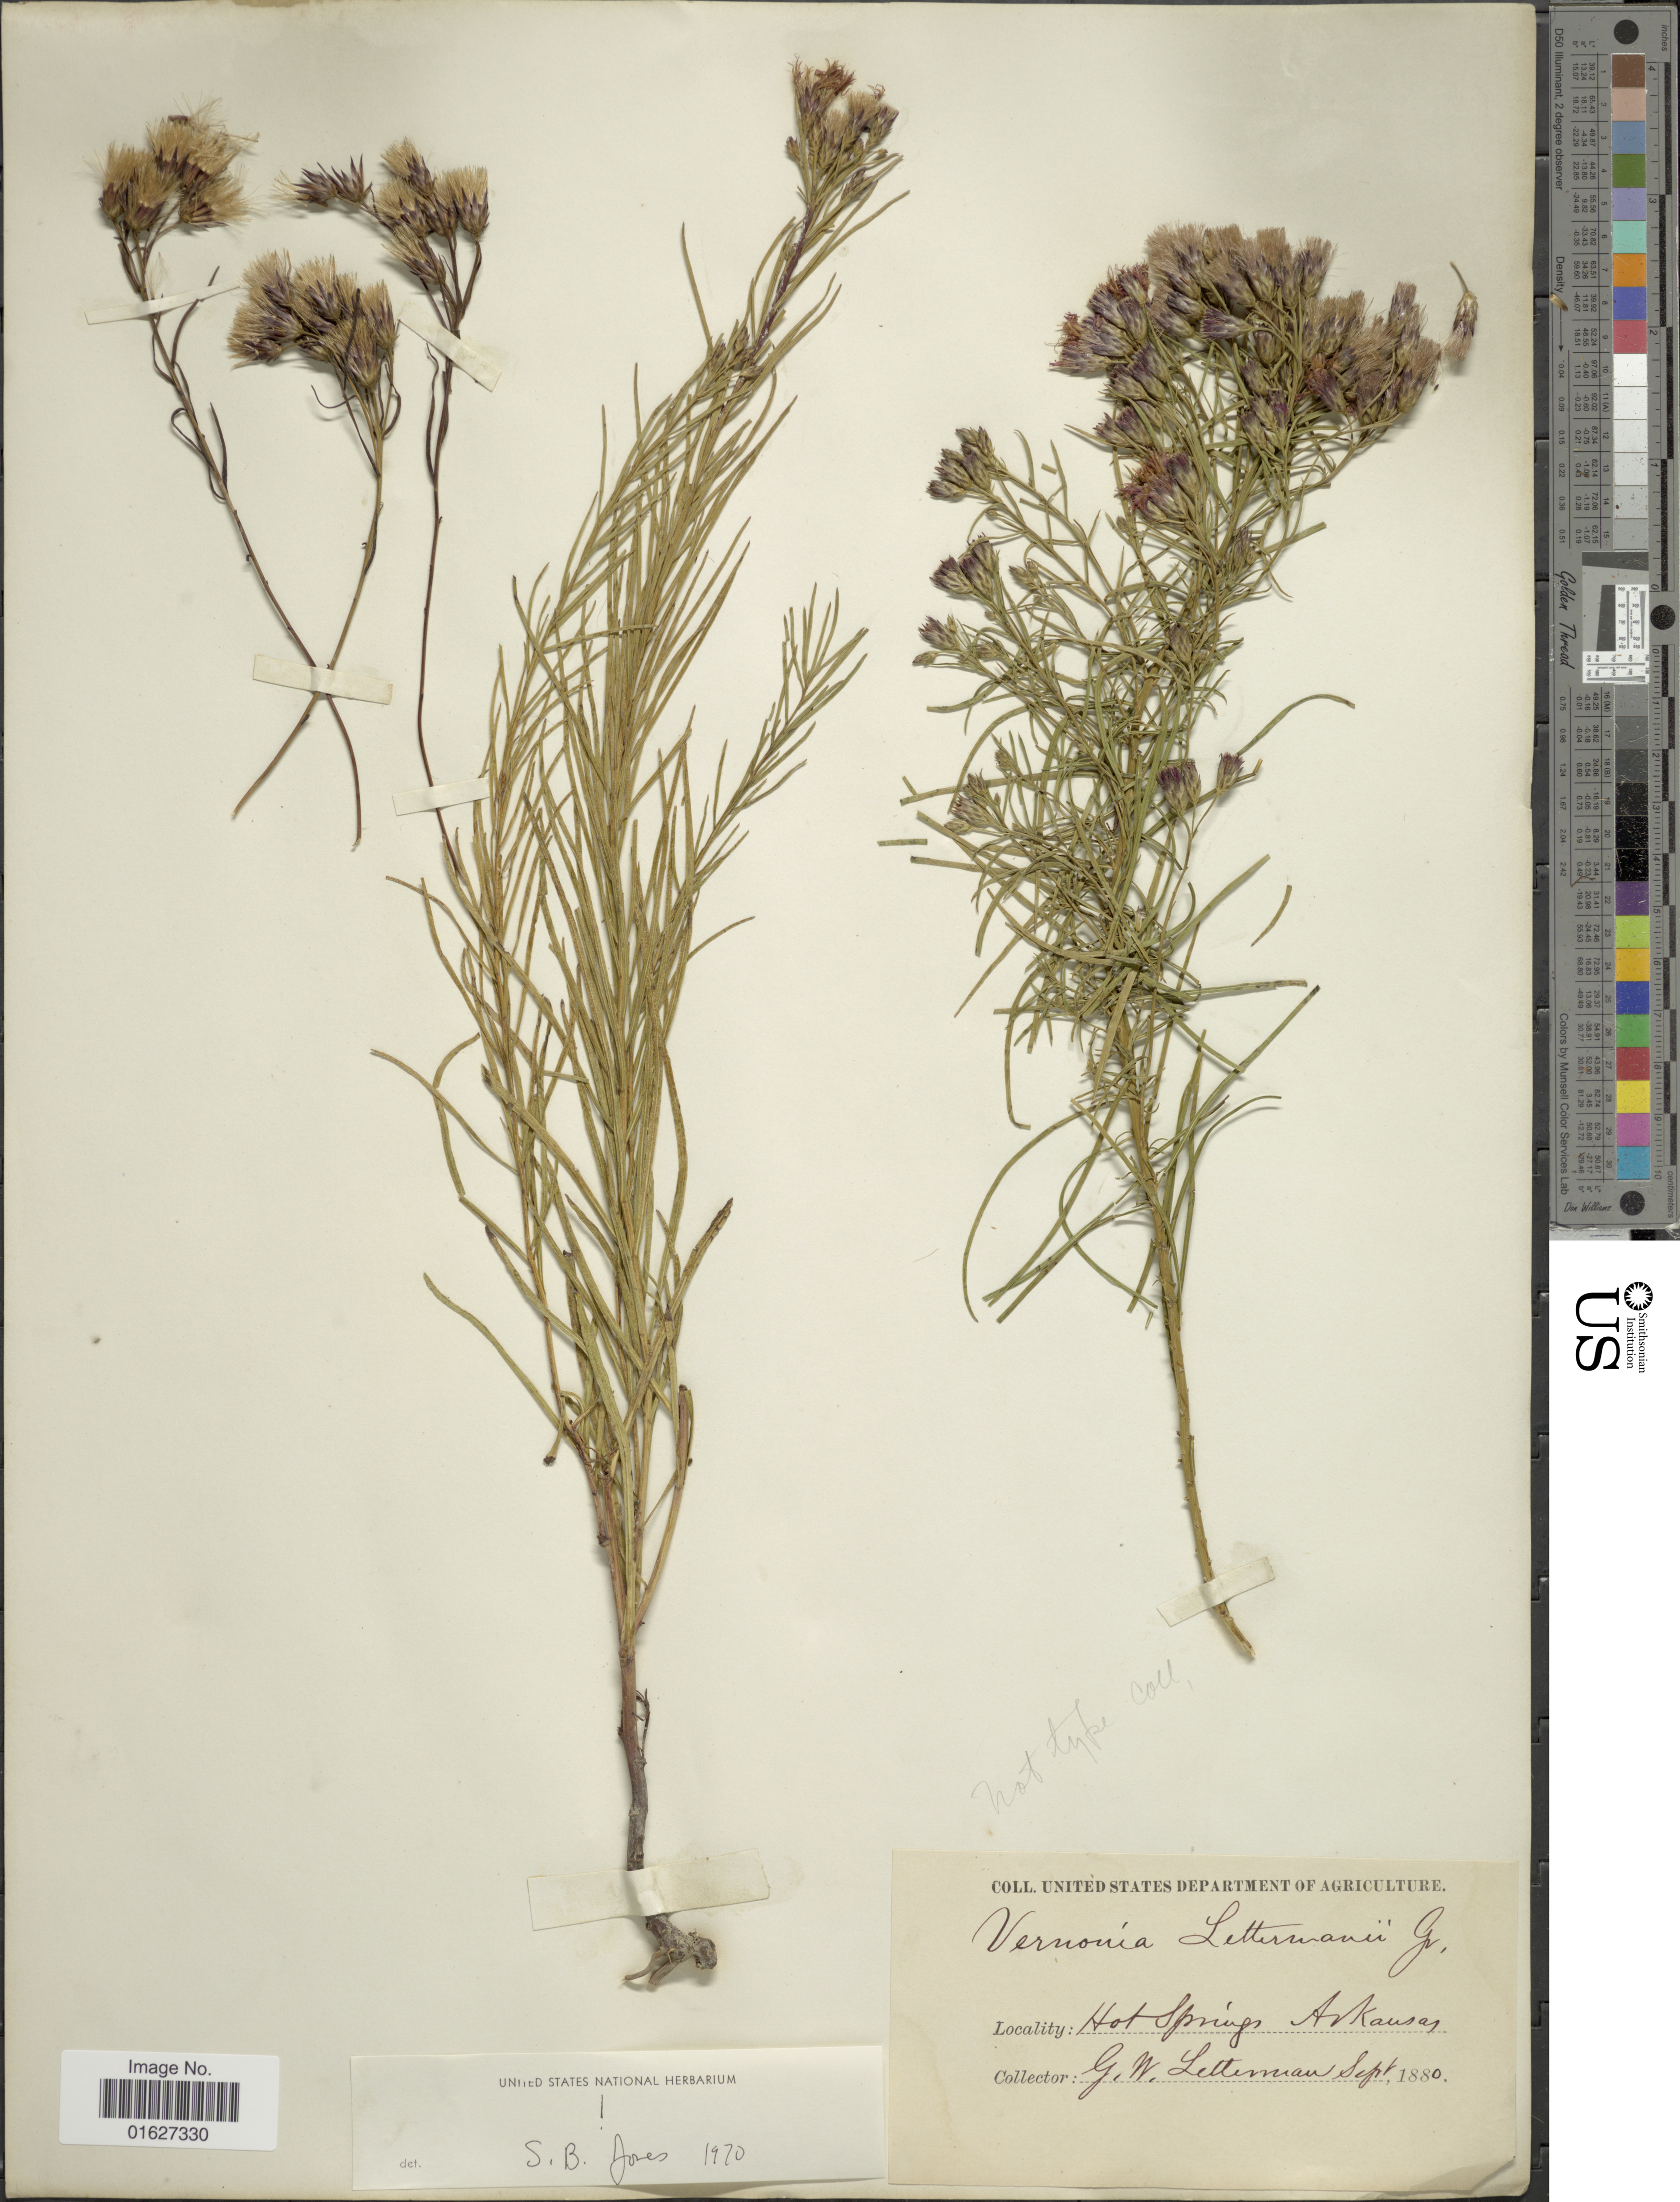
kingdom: Plantae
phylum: Tracheophyta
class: Magnoliopsida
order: Asterales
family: Asteraceae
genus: Vernonia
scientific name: Vernonia lettermannii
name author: Engelm. ex A. Gray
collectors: G. W. Letterman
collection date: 1880-09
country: United States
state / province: Arkansas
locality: Hot Springs Arkansas